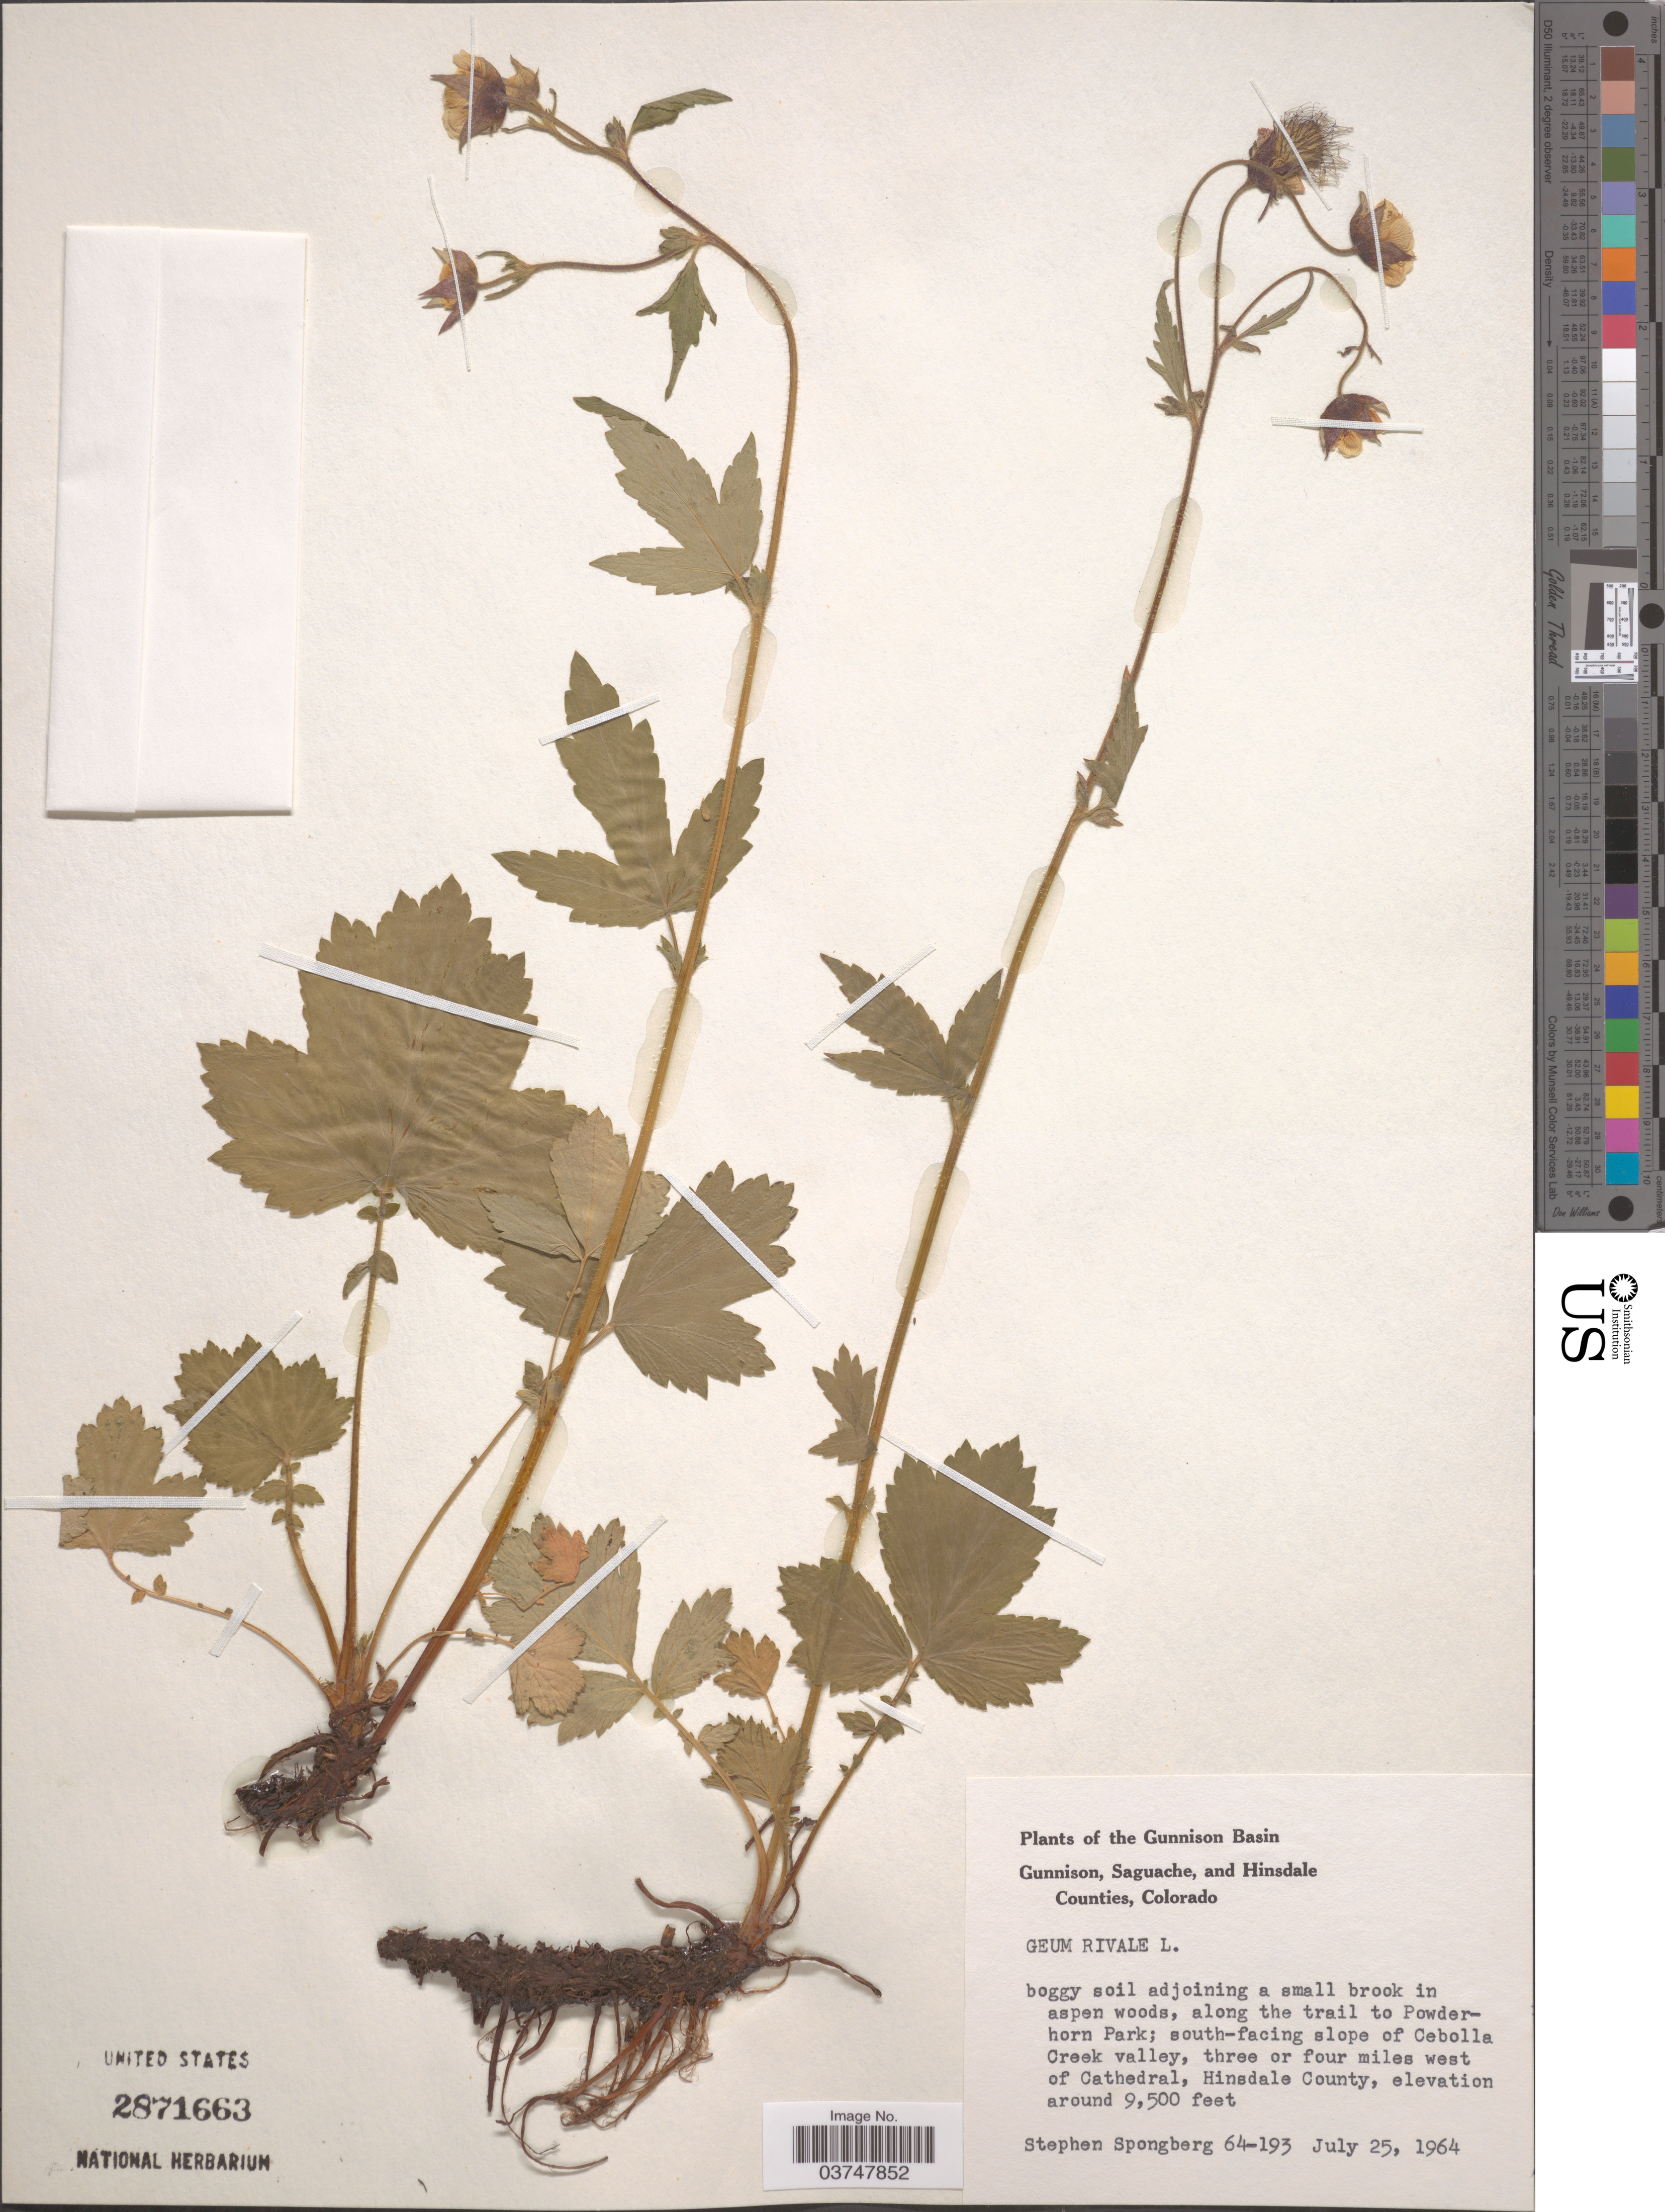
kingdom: Plantae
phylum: Tracheophyta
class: Magnoliopsida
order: Rosales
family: Rosaceae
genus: Geum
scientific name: Geum rivale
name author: L.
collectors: S. A.Spongberg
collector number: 64-193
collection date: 1964-07-25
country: United States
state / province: Colorado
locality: Gunnison Basin. Along the trail to Powderhorn Park; south-facing slope of Cebolla Creek valley, three or four miles west of Cathedral, Hinsdale County.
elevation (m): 2896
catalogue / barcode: US 2871663